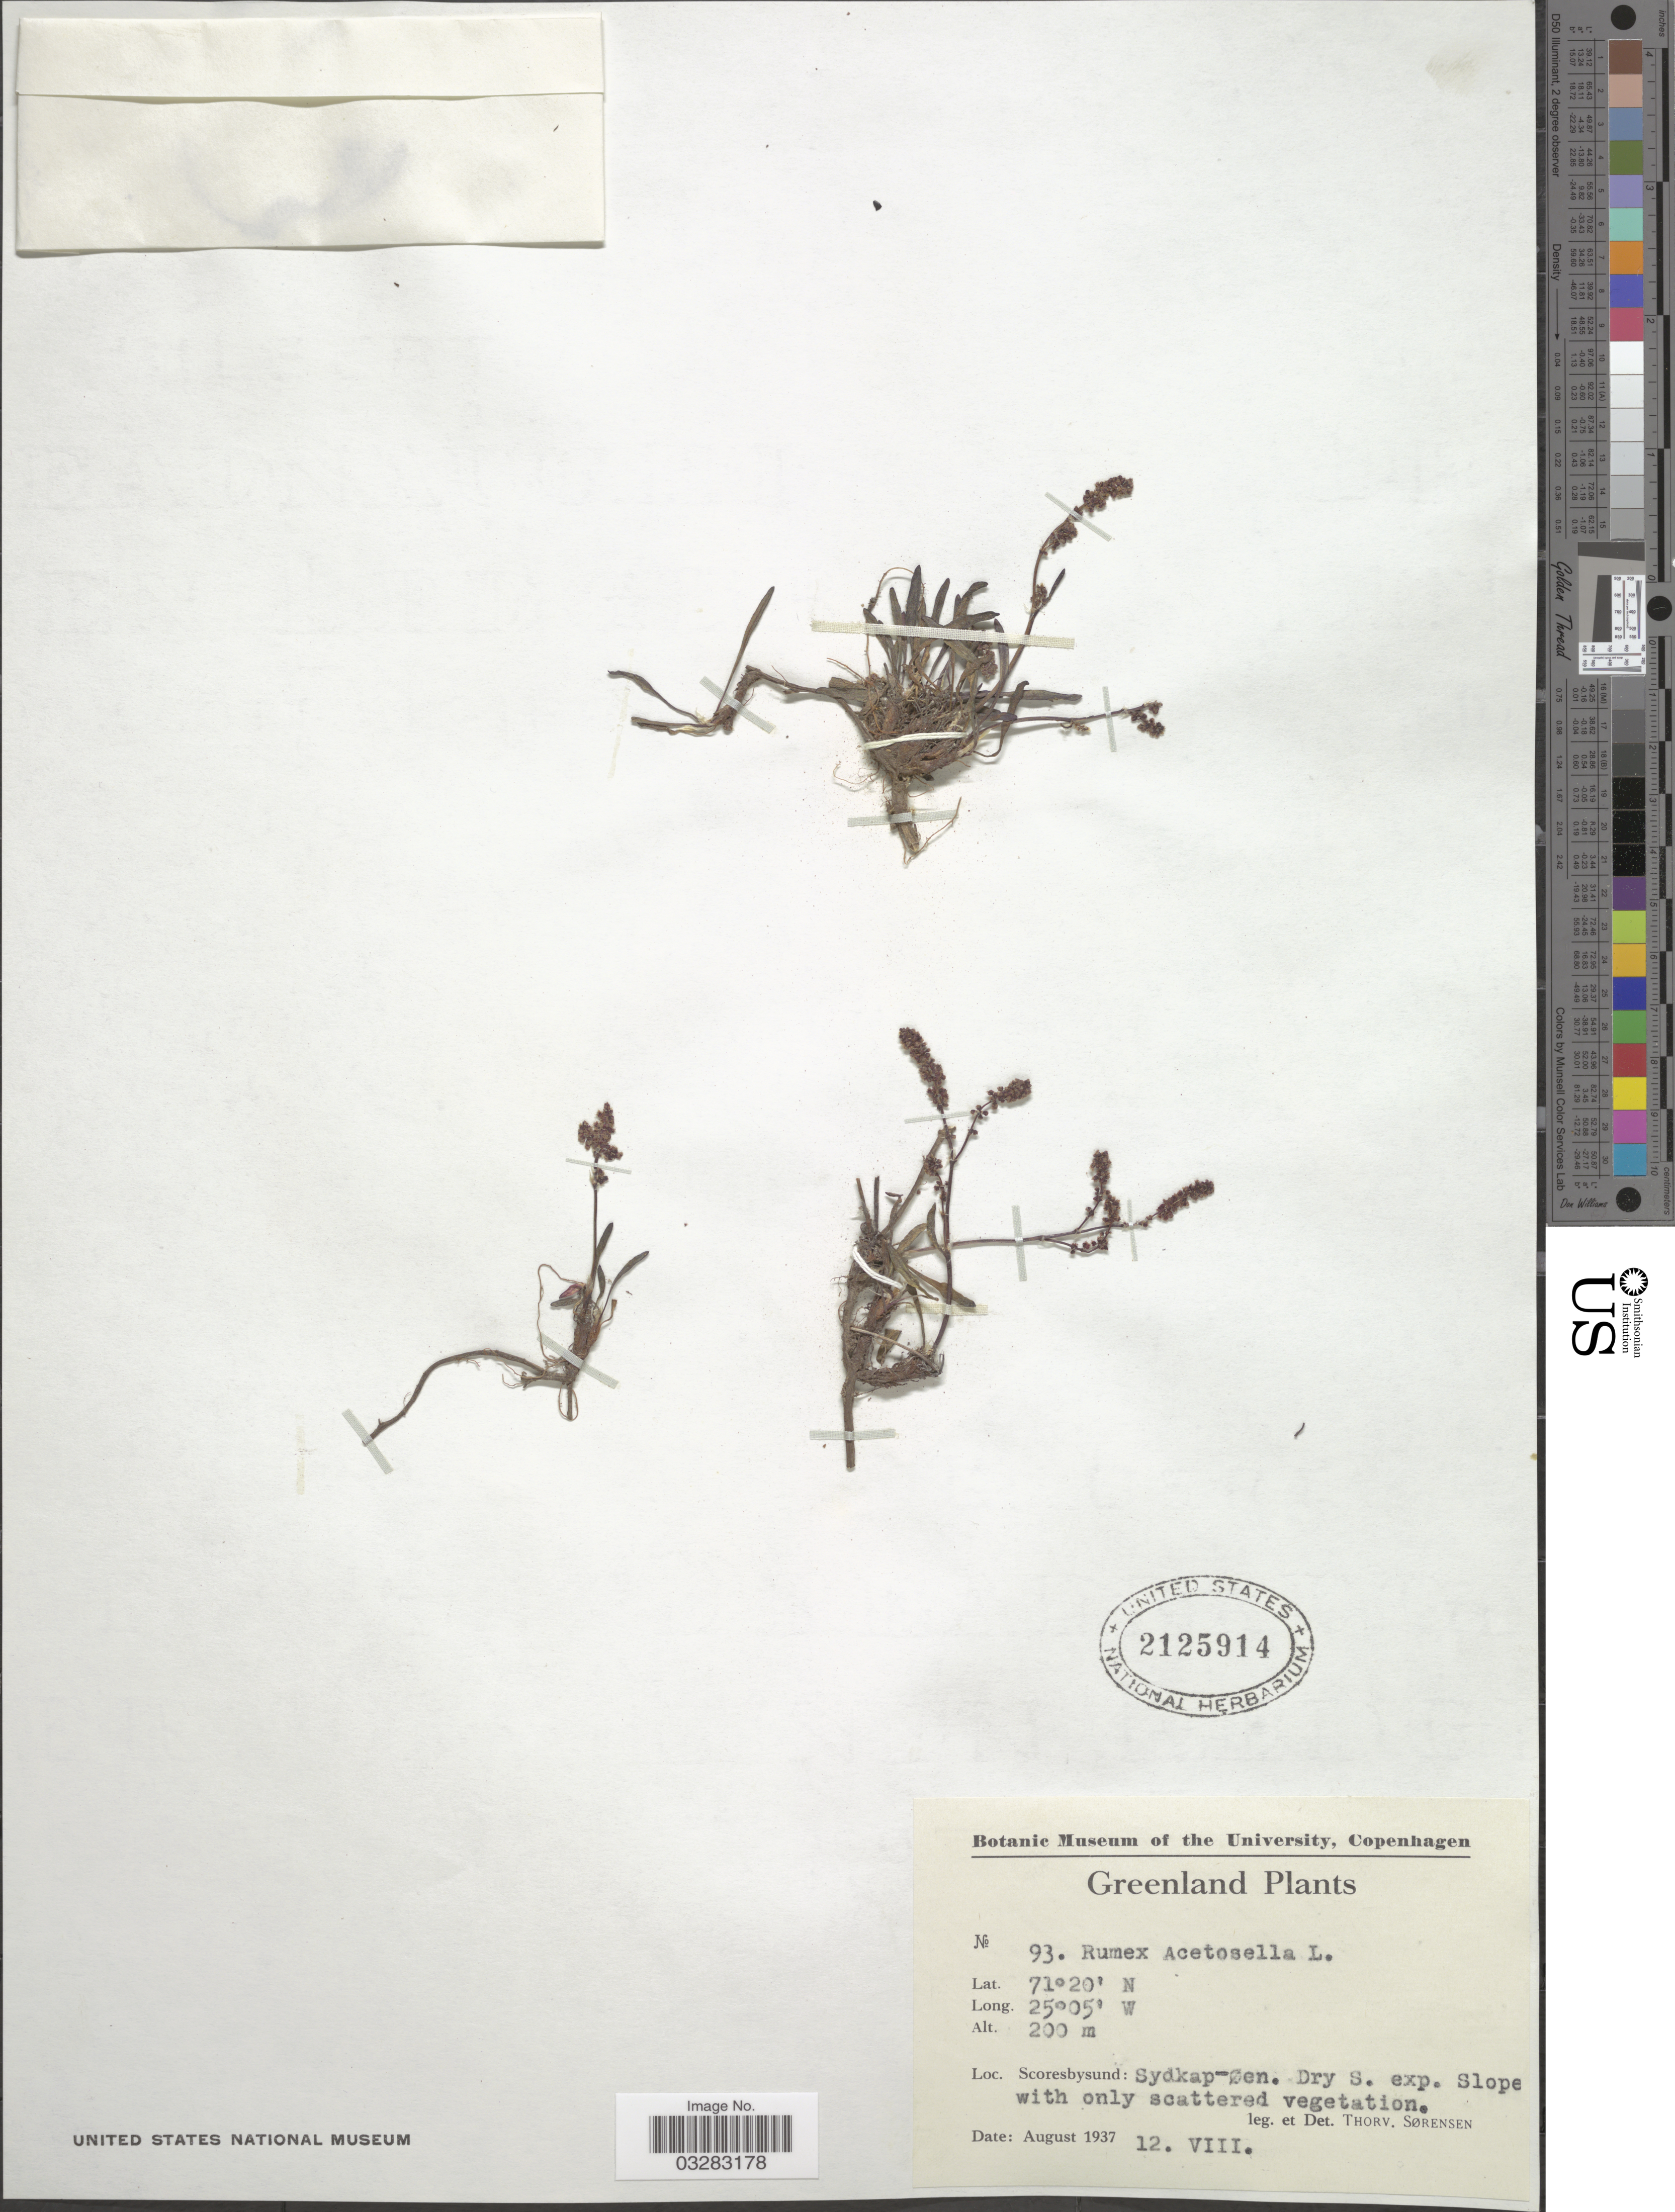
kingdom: Plantae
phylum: Tracheophyta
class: Magnoliopsida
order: Caryophyllales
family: Polygonaceae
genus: Rumex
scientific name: Rumex acetosella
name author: L.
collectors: T. Sorensen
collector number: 93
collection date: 1937-08-12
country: Greenland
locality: Scoresbysund: Sydkap-øen. - Dry S exp. Slope with only scattered vegetation.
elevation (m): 200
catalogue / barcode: US 2125914